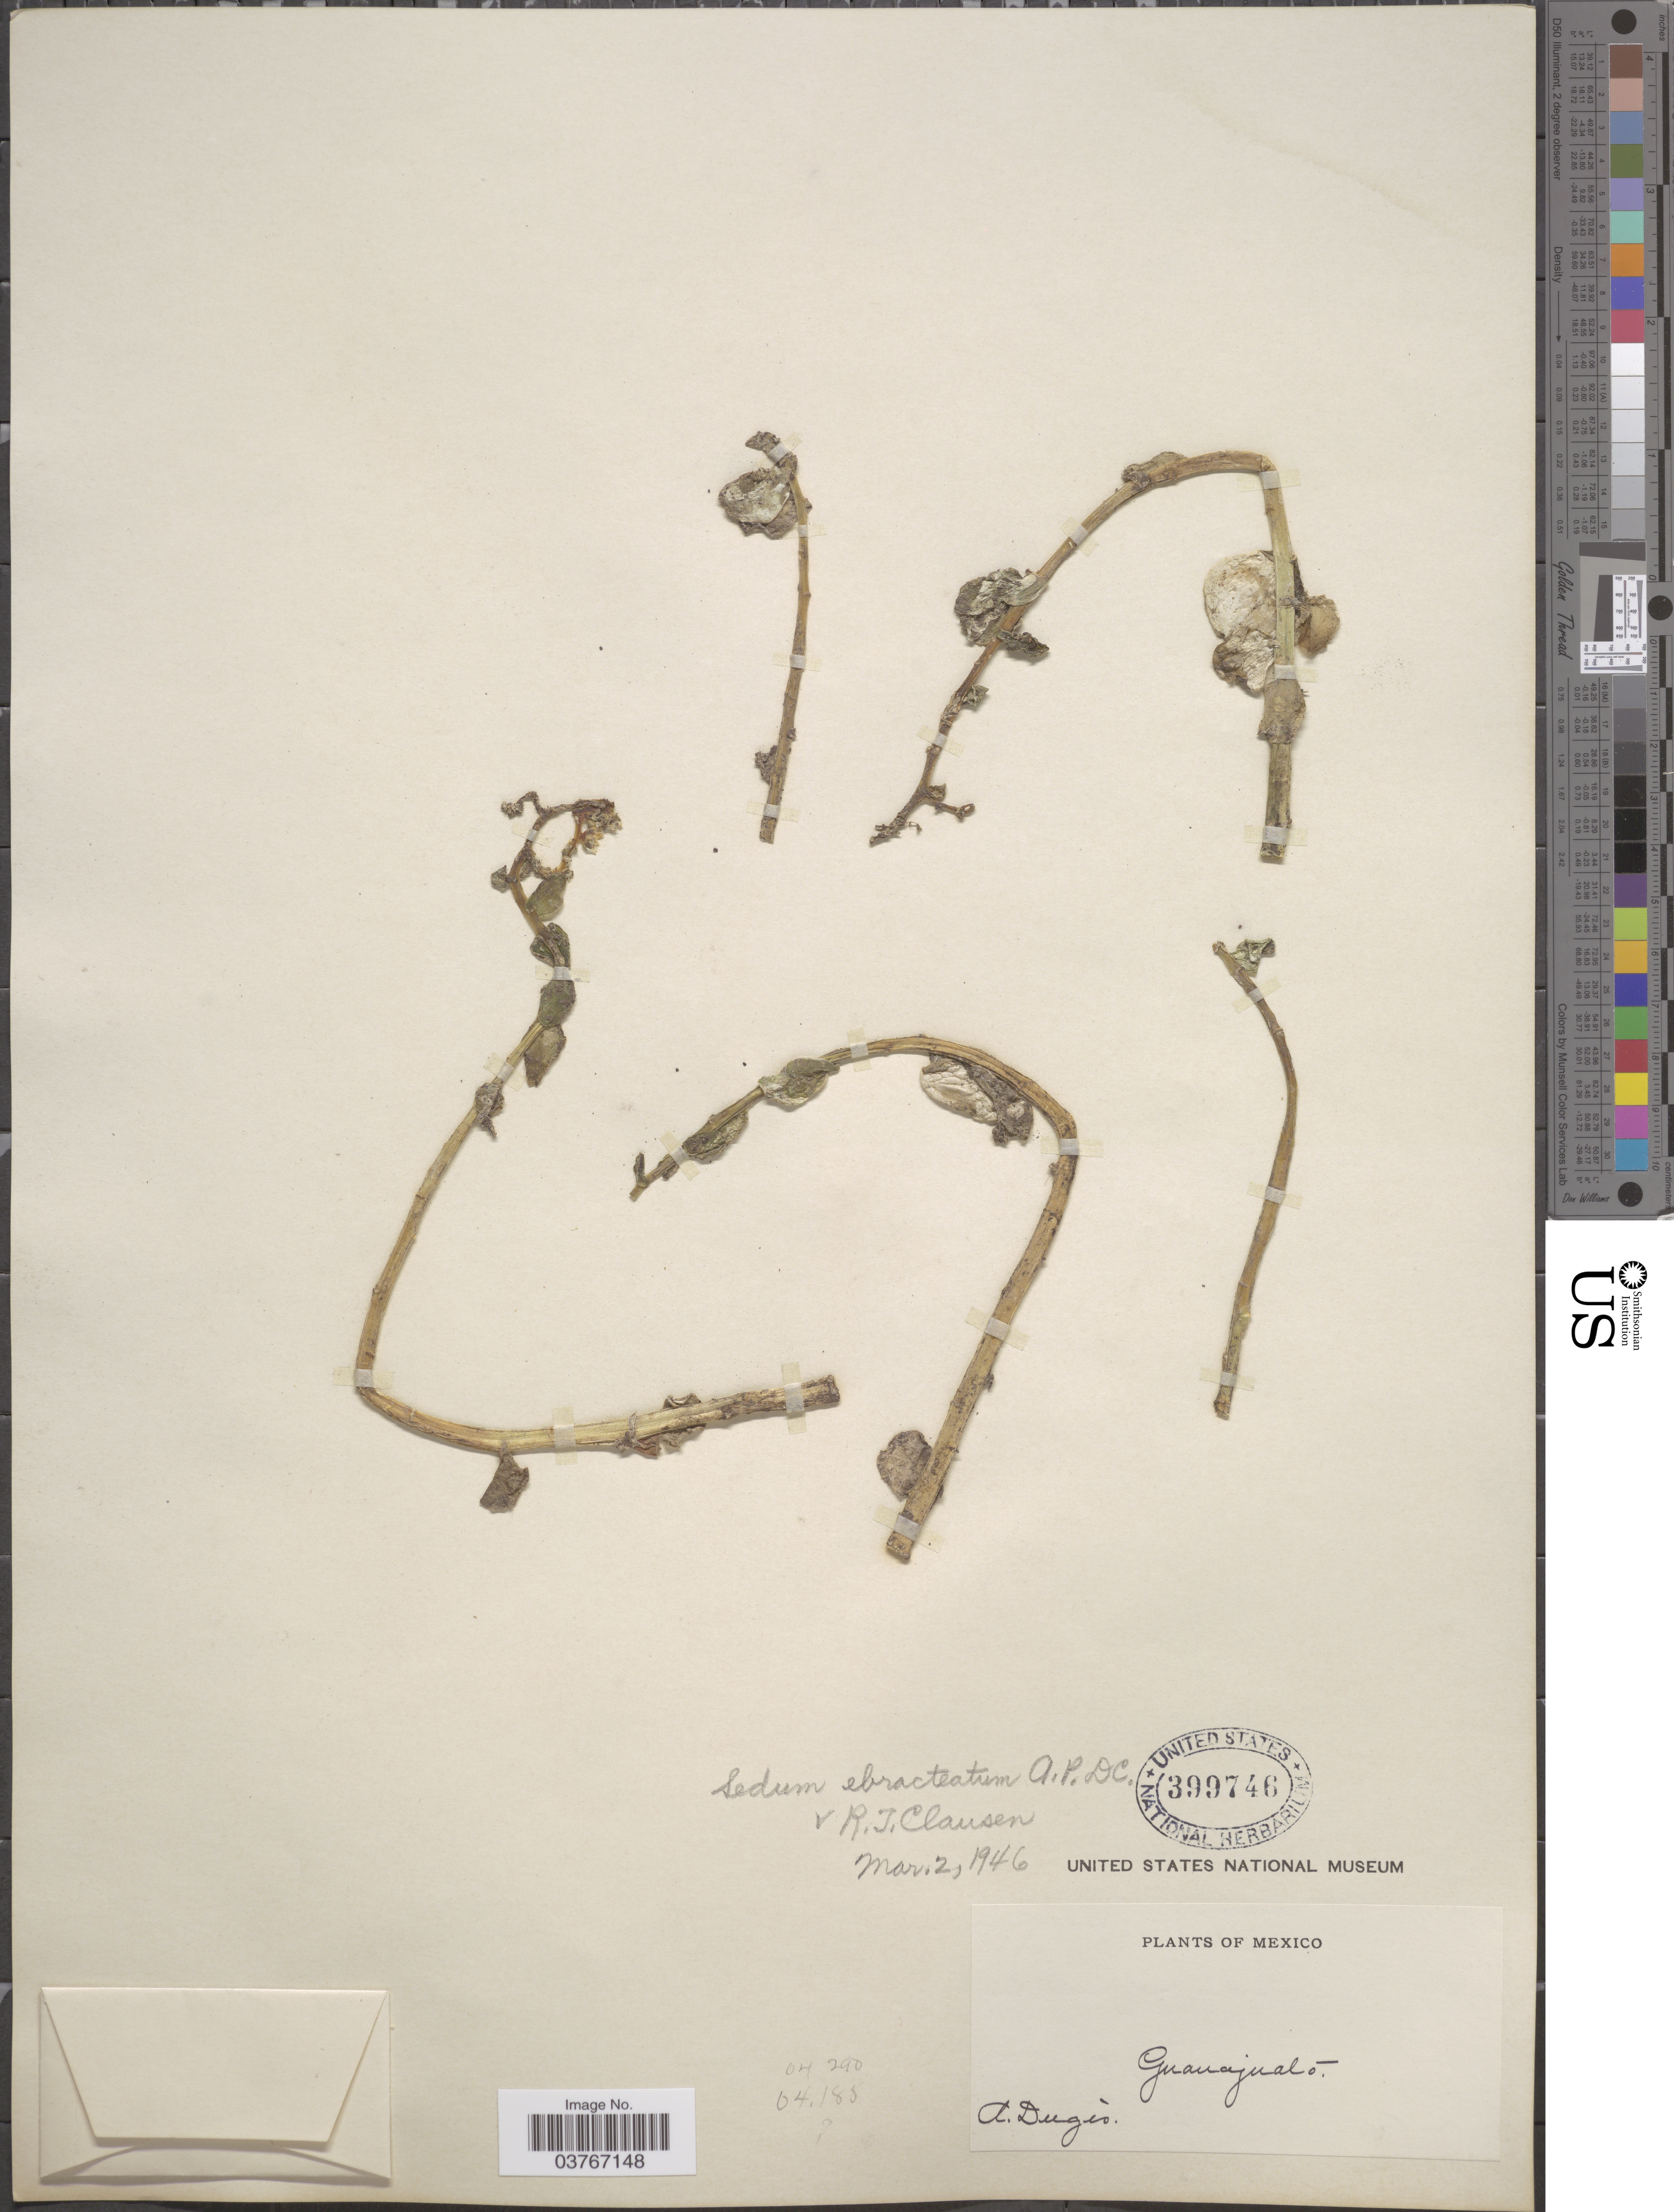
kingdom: Plantae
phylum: Tracheophyta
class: Magnoliopsida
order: Saxifragales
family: Crassulaceae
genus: Sedum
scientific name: Sedum ebracteatum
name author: Moc. & Sessé ex DC.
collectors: A. Dugès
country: Mexico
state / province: Guanajuato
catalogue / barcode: US 399746